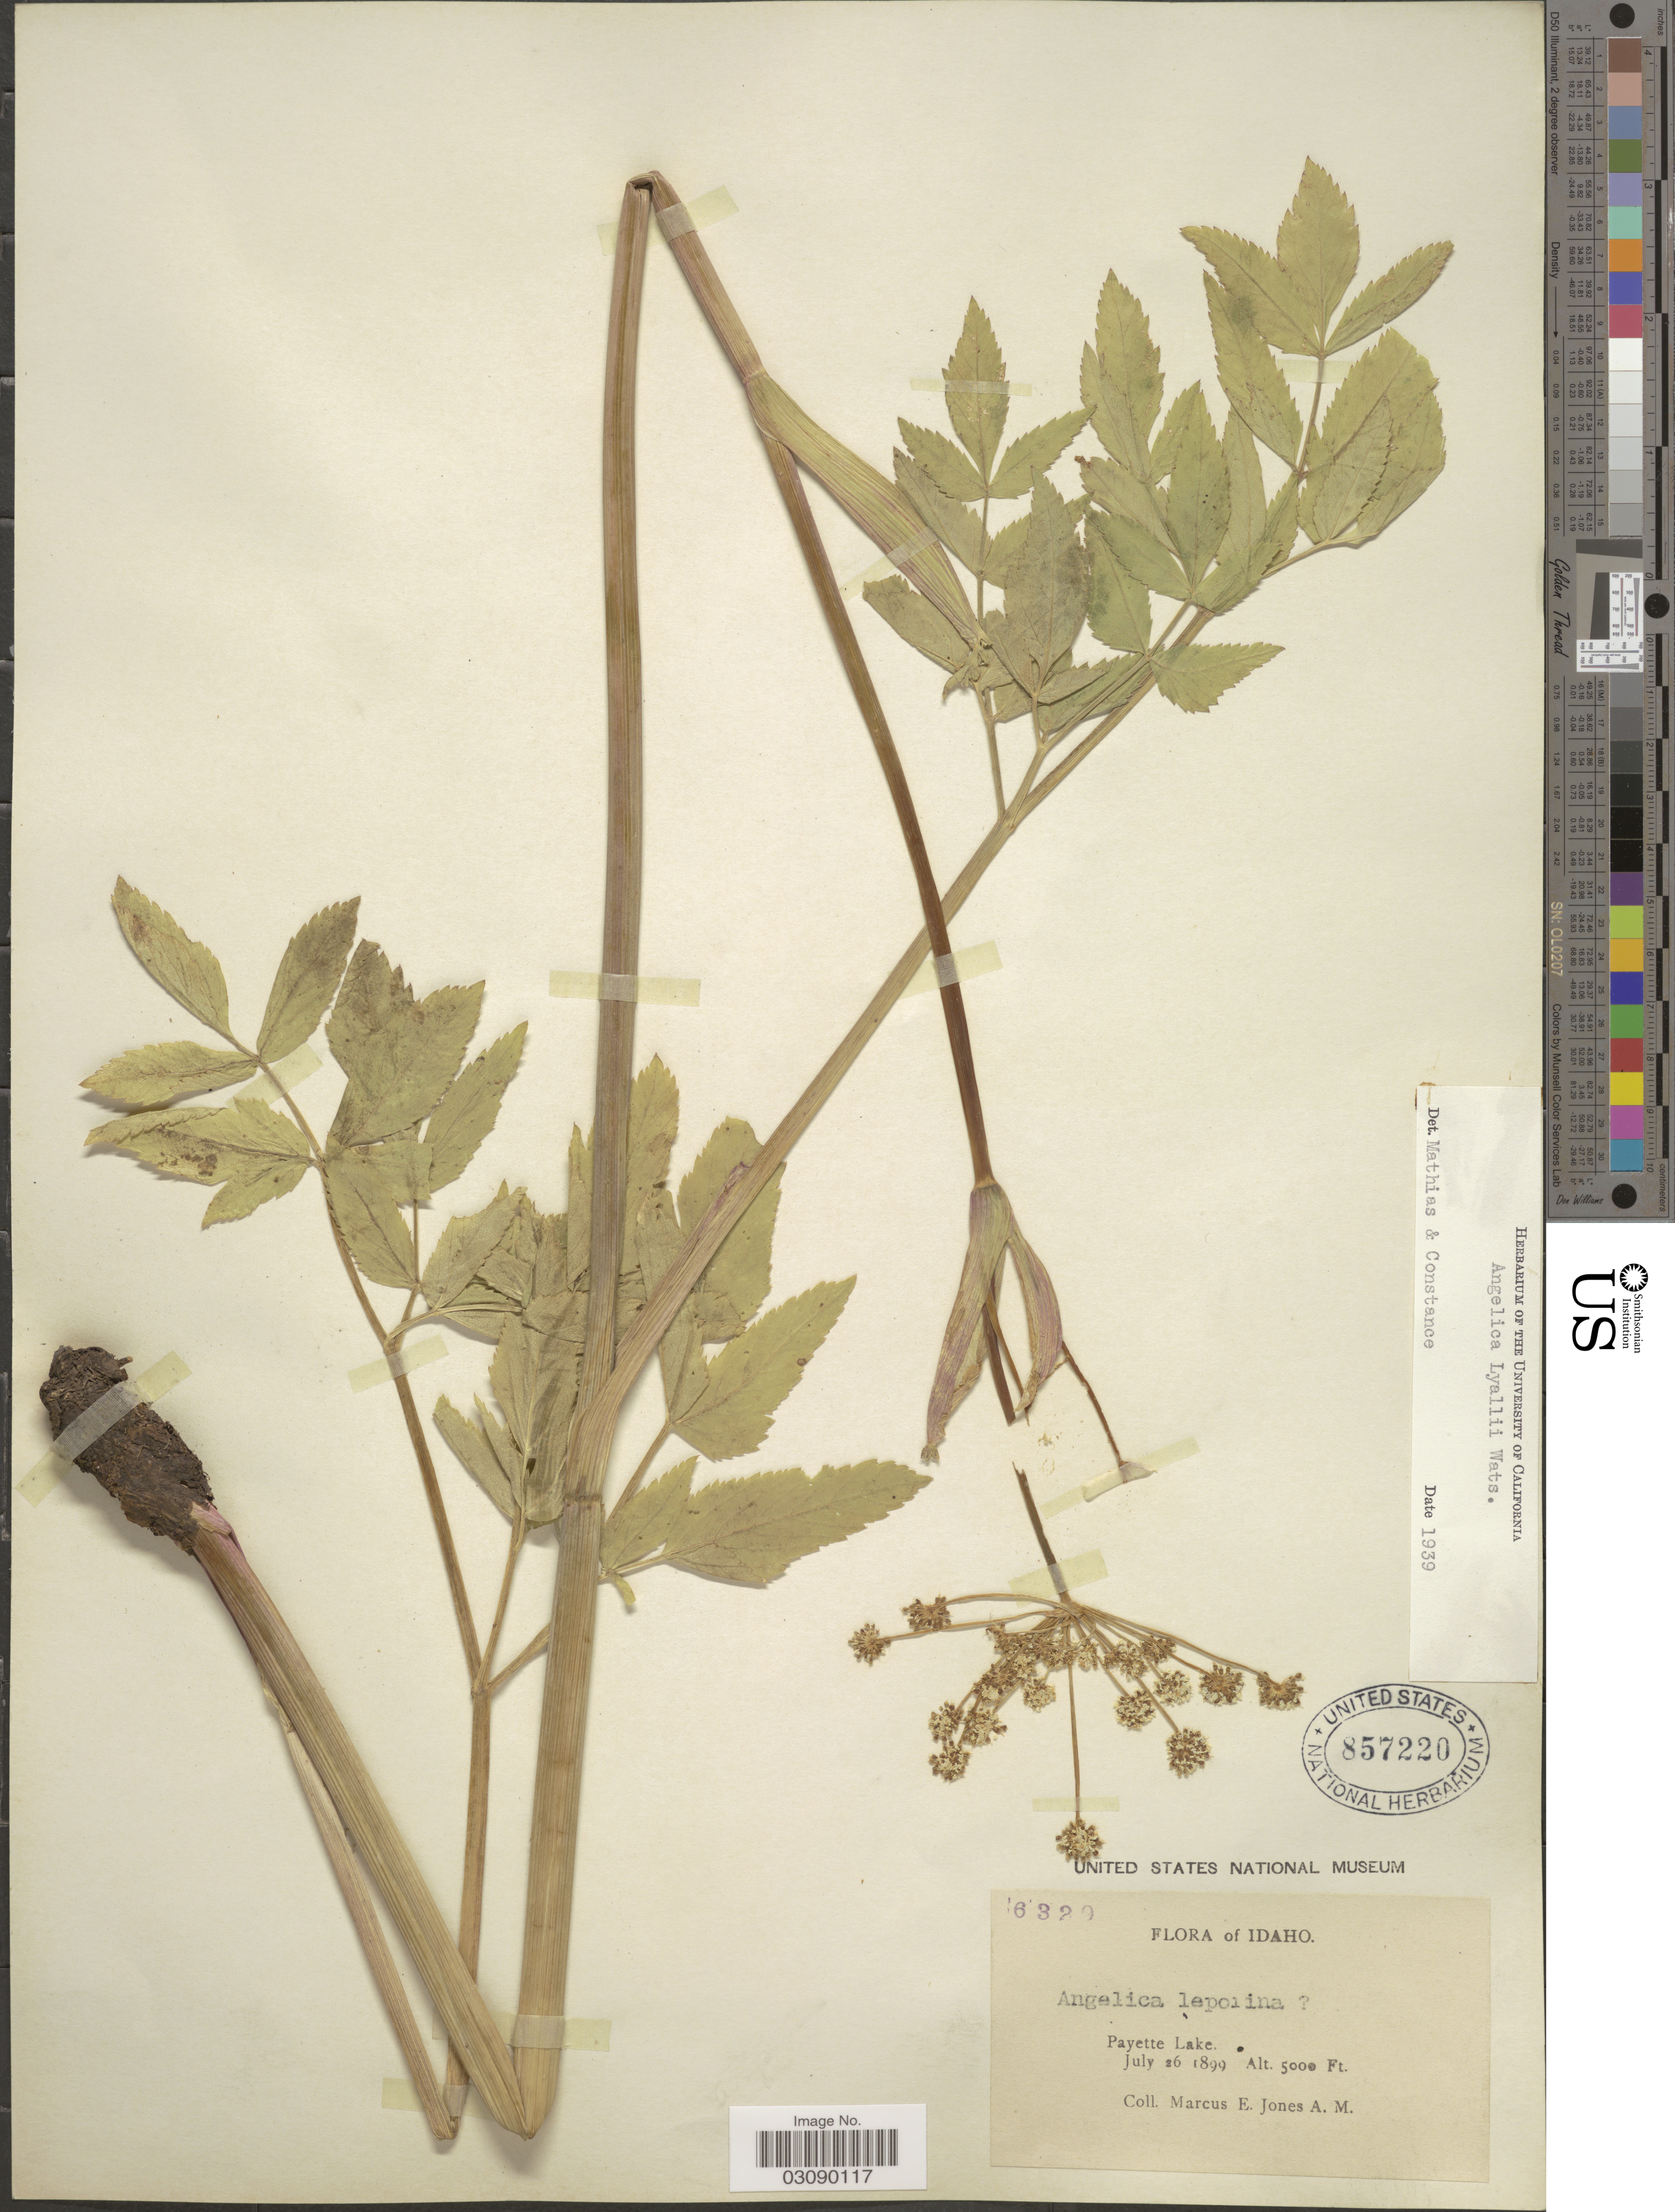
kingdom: Plantae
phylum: Tracheophyta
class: Magnoliopsida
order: Apiales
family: Apiaceae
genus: Angelica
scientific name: Angelica arguta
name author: Nutt.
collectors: M. E. Jones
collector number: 6329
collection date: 1899-07-26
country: United States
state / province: Idaho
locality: Payette Lake.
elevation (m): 1524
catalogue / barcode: US 857220